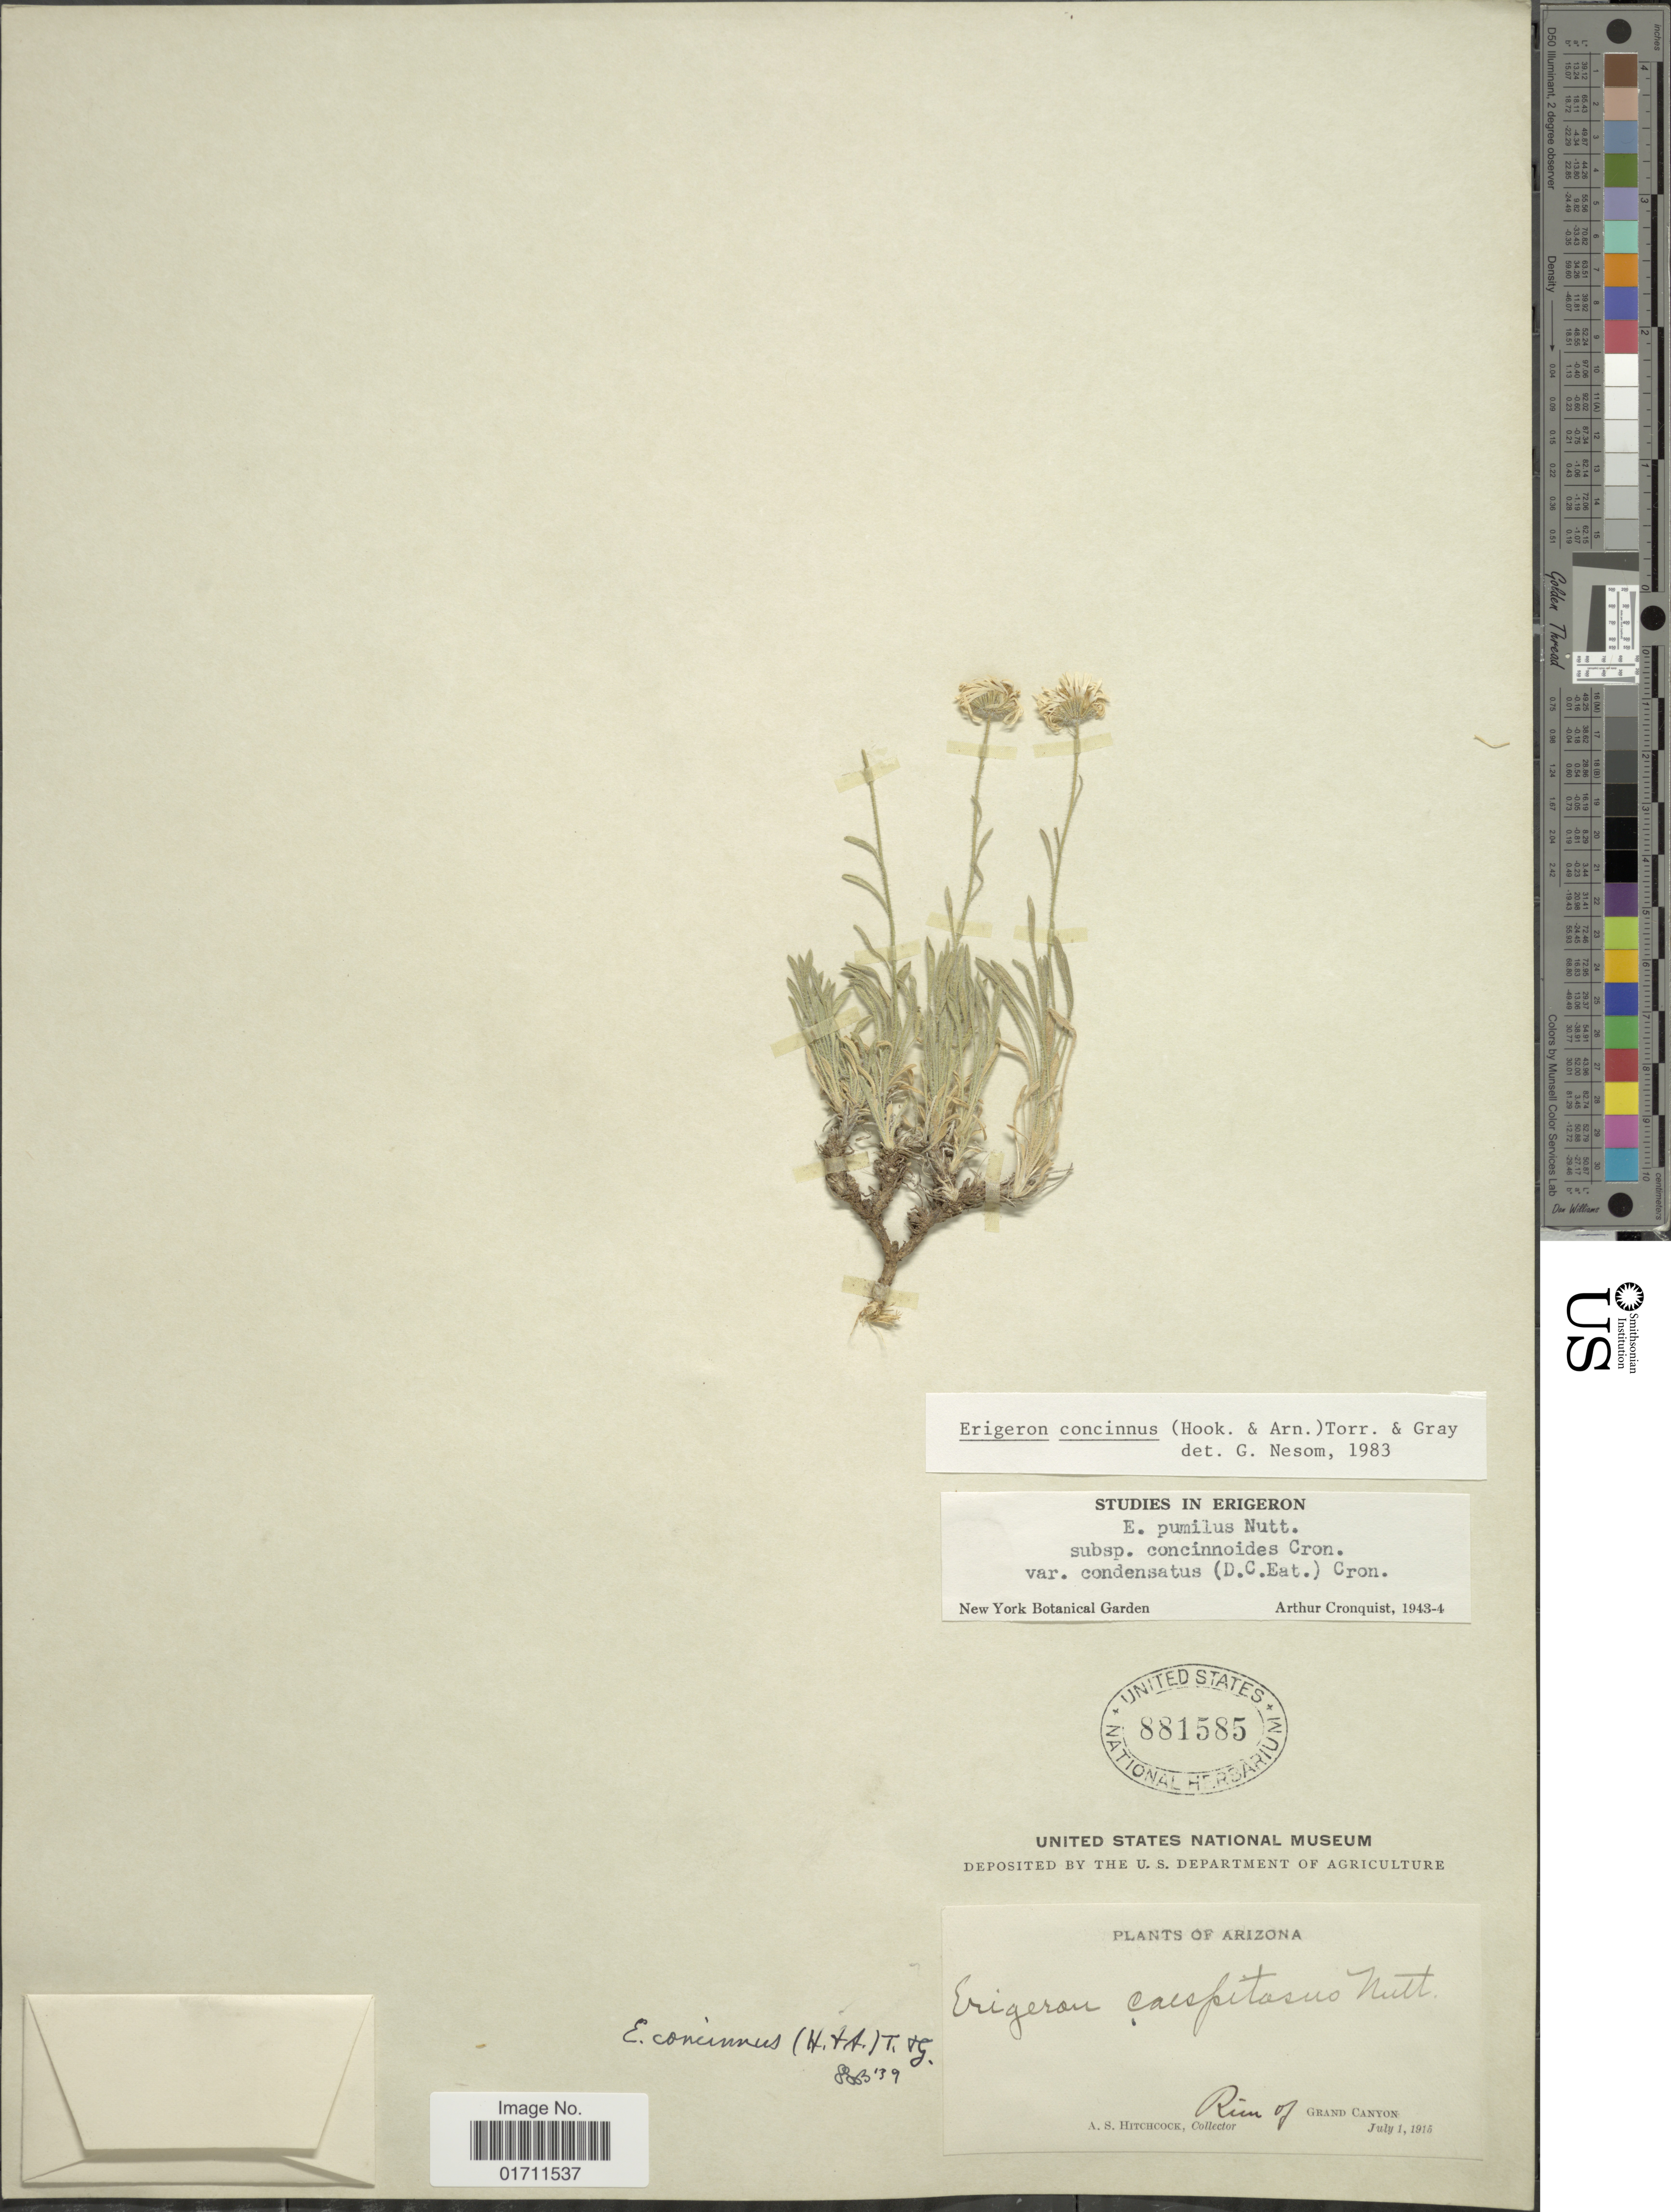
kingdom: Plantae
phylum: Tracheophyta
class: Magnoliopsida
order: Asterales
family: Asteraceae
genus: Erigeron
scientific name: Erigeron concinnus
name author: (Hook. & Arn.) Torr. & A. Gray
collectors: A. S. Hitchcock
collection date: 1915-07-01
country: United States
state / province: Arizona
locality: Rim of Grand Canyon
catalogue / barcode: US 881585